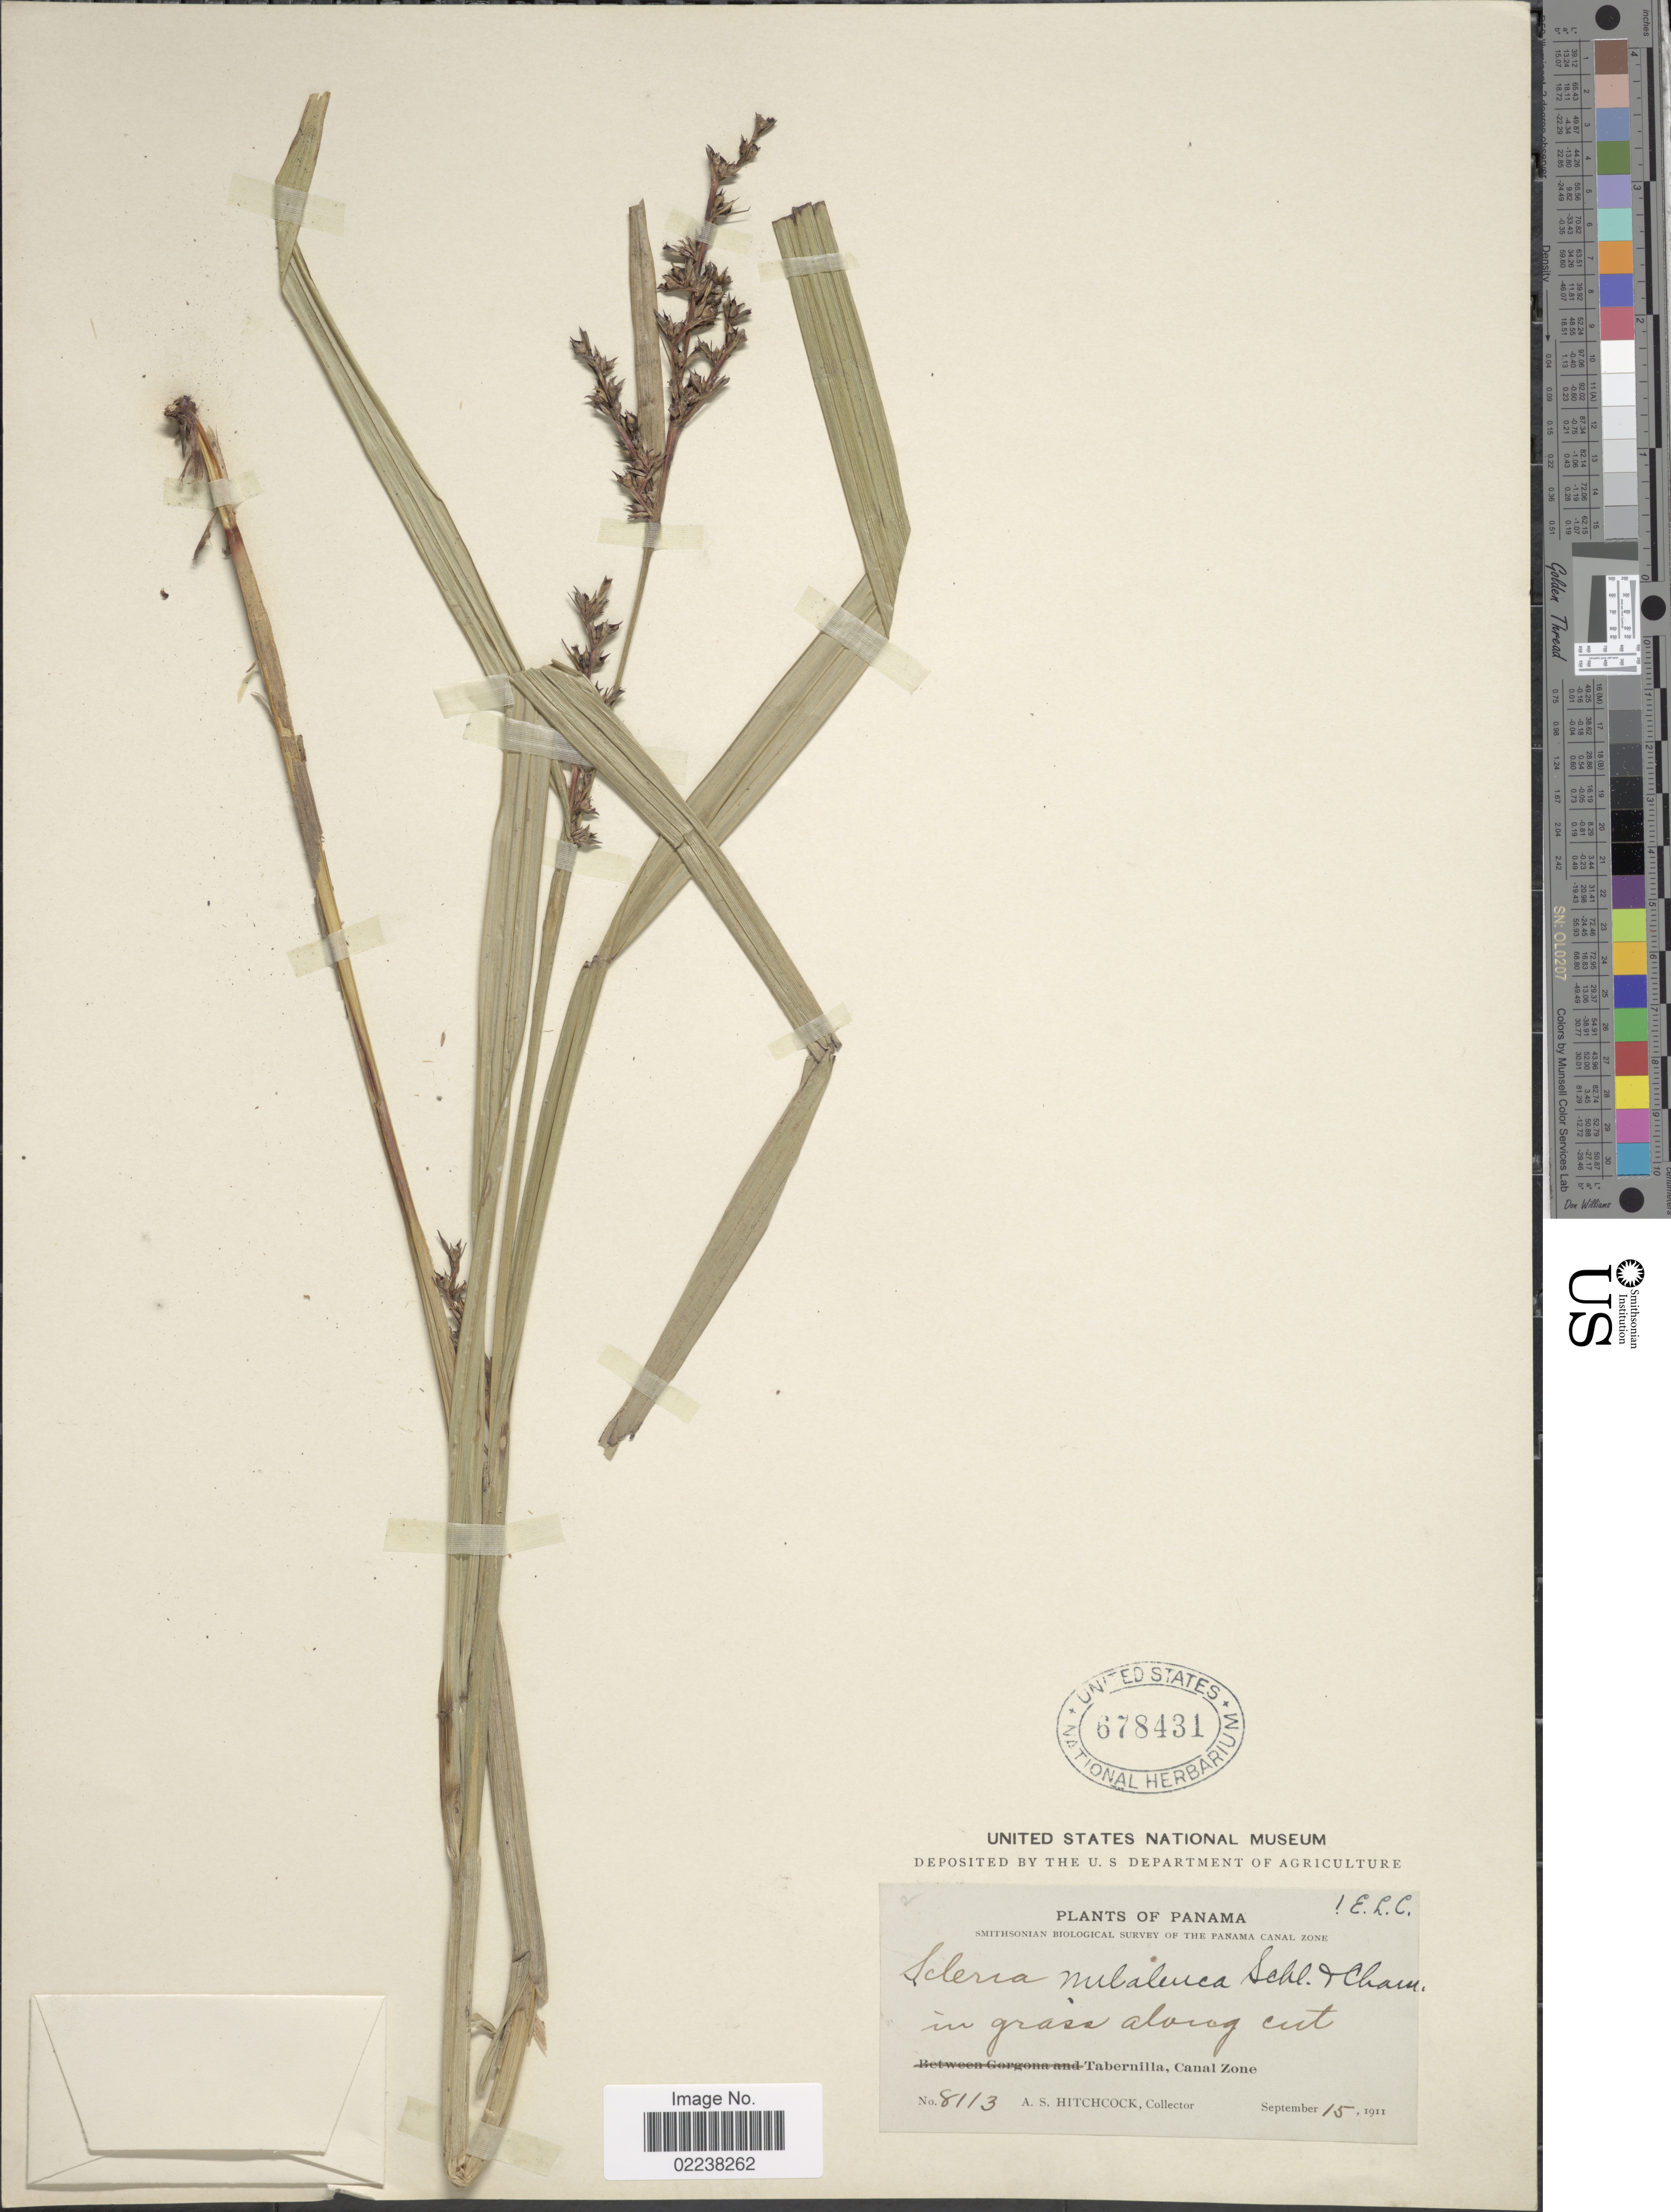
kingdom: Plantae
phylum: Tracheophyta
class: Liliopsida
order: Poales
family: Cyperaceae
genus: Scleria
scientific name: Scleria gaertneri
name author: Raddi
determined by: Strong, Mark T., (BOT), Smithsonian Institution - National Museum of Natural History (UNITED STATES)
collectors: A. S. Hitchcock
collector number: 8113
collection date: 1911-09-15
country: Panama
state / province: Colón / Panamá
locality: Tabernilla, Canal Zone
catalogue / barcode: US 678431